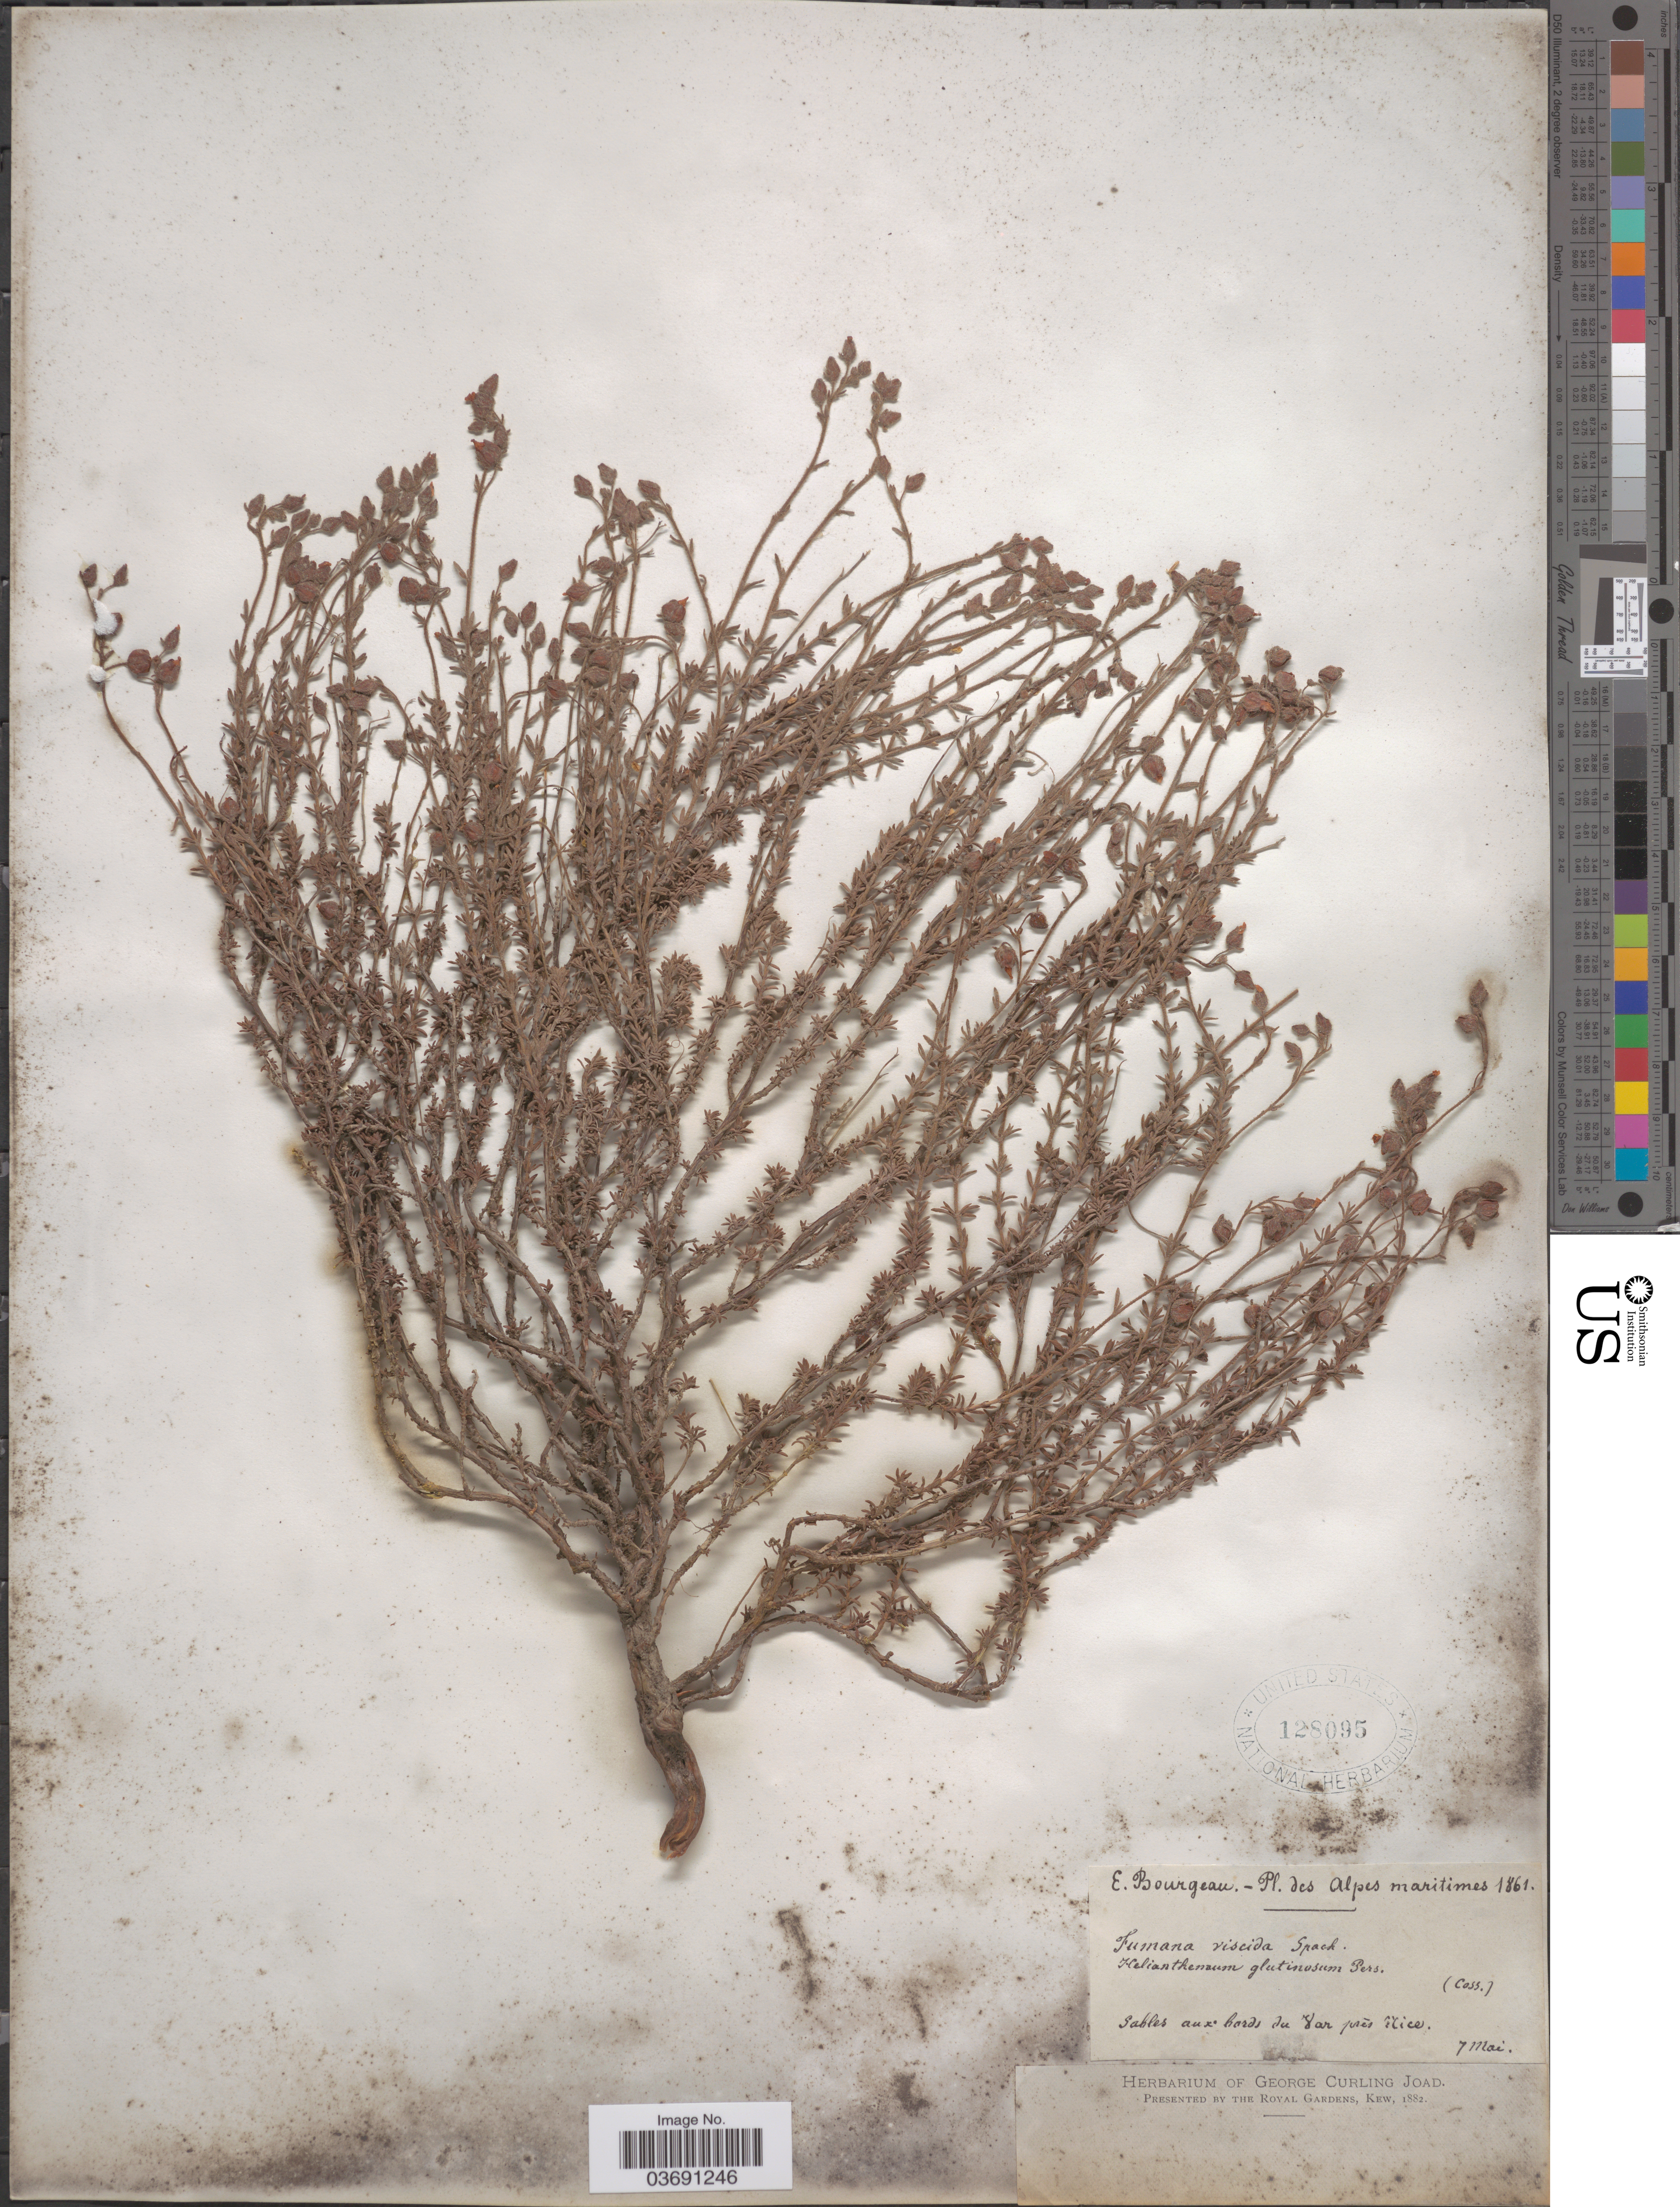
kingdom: Plantae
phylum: Tracheophyta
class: Magnoliopsida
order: Malvales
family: Cistaceae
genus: Fumana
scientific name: Fumana viridis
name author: (Ten.) Sennen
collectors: E. Bourgeau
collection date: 1861-05-07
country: France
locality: Alpes Maritimes. Sables aux bords du Var près Nice.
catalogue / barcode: US 128095